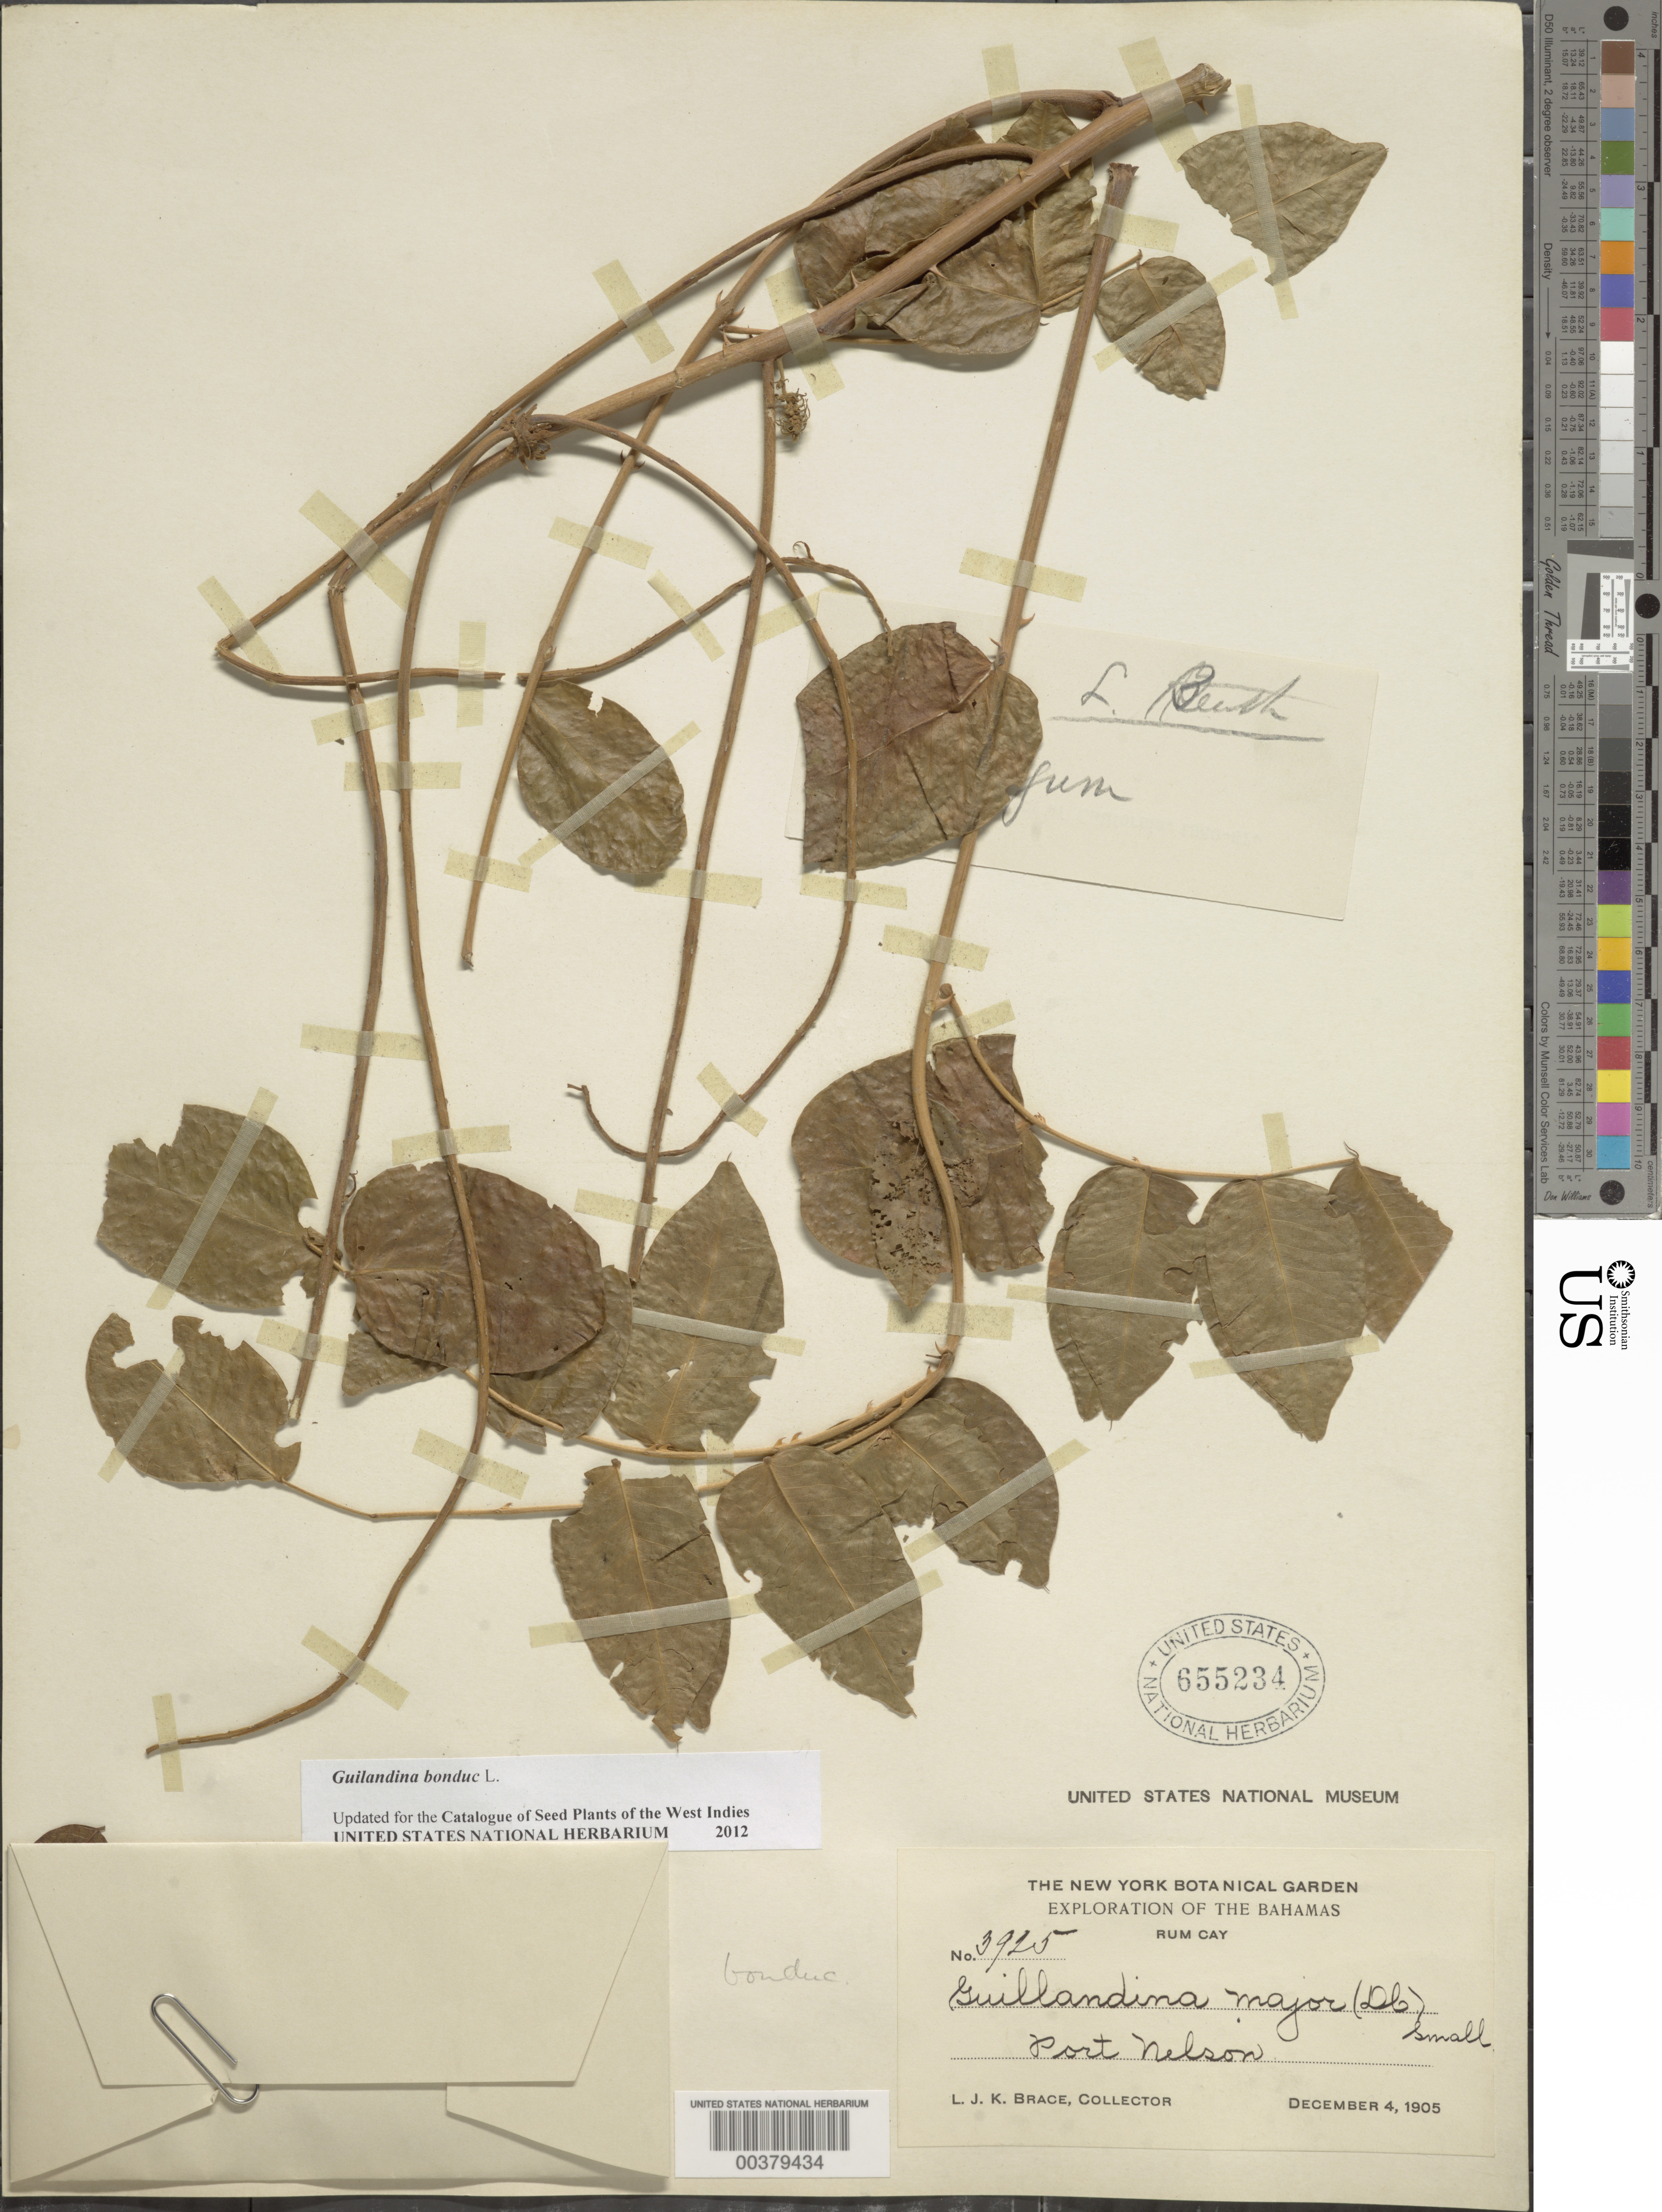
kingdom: Plantae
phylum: Tracheophyta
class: Magnoliopsida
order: Fabales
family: Fabaceae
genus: Guilandina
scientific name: Guilandina bonduc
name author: L.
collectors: L. J. K. Brace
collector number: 3925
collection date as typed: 04 Dec 1905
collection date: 1905-12-04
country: Bahamas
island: Rum Cay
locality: Port nelson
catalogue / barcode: US 655234